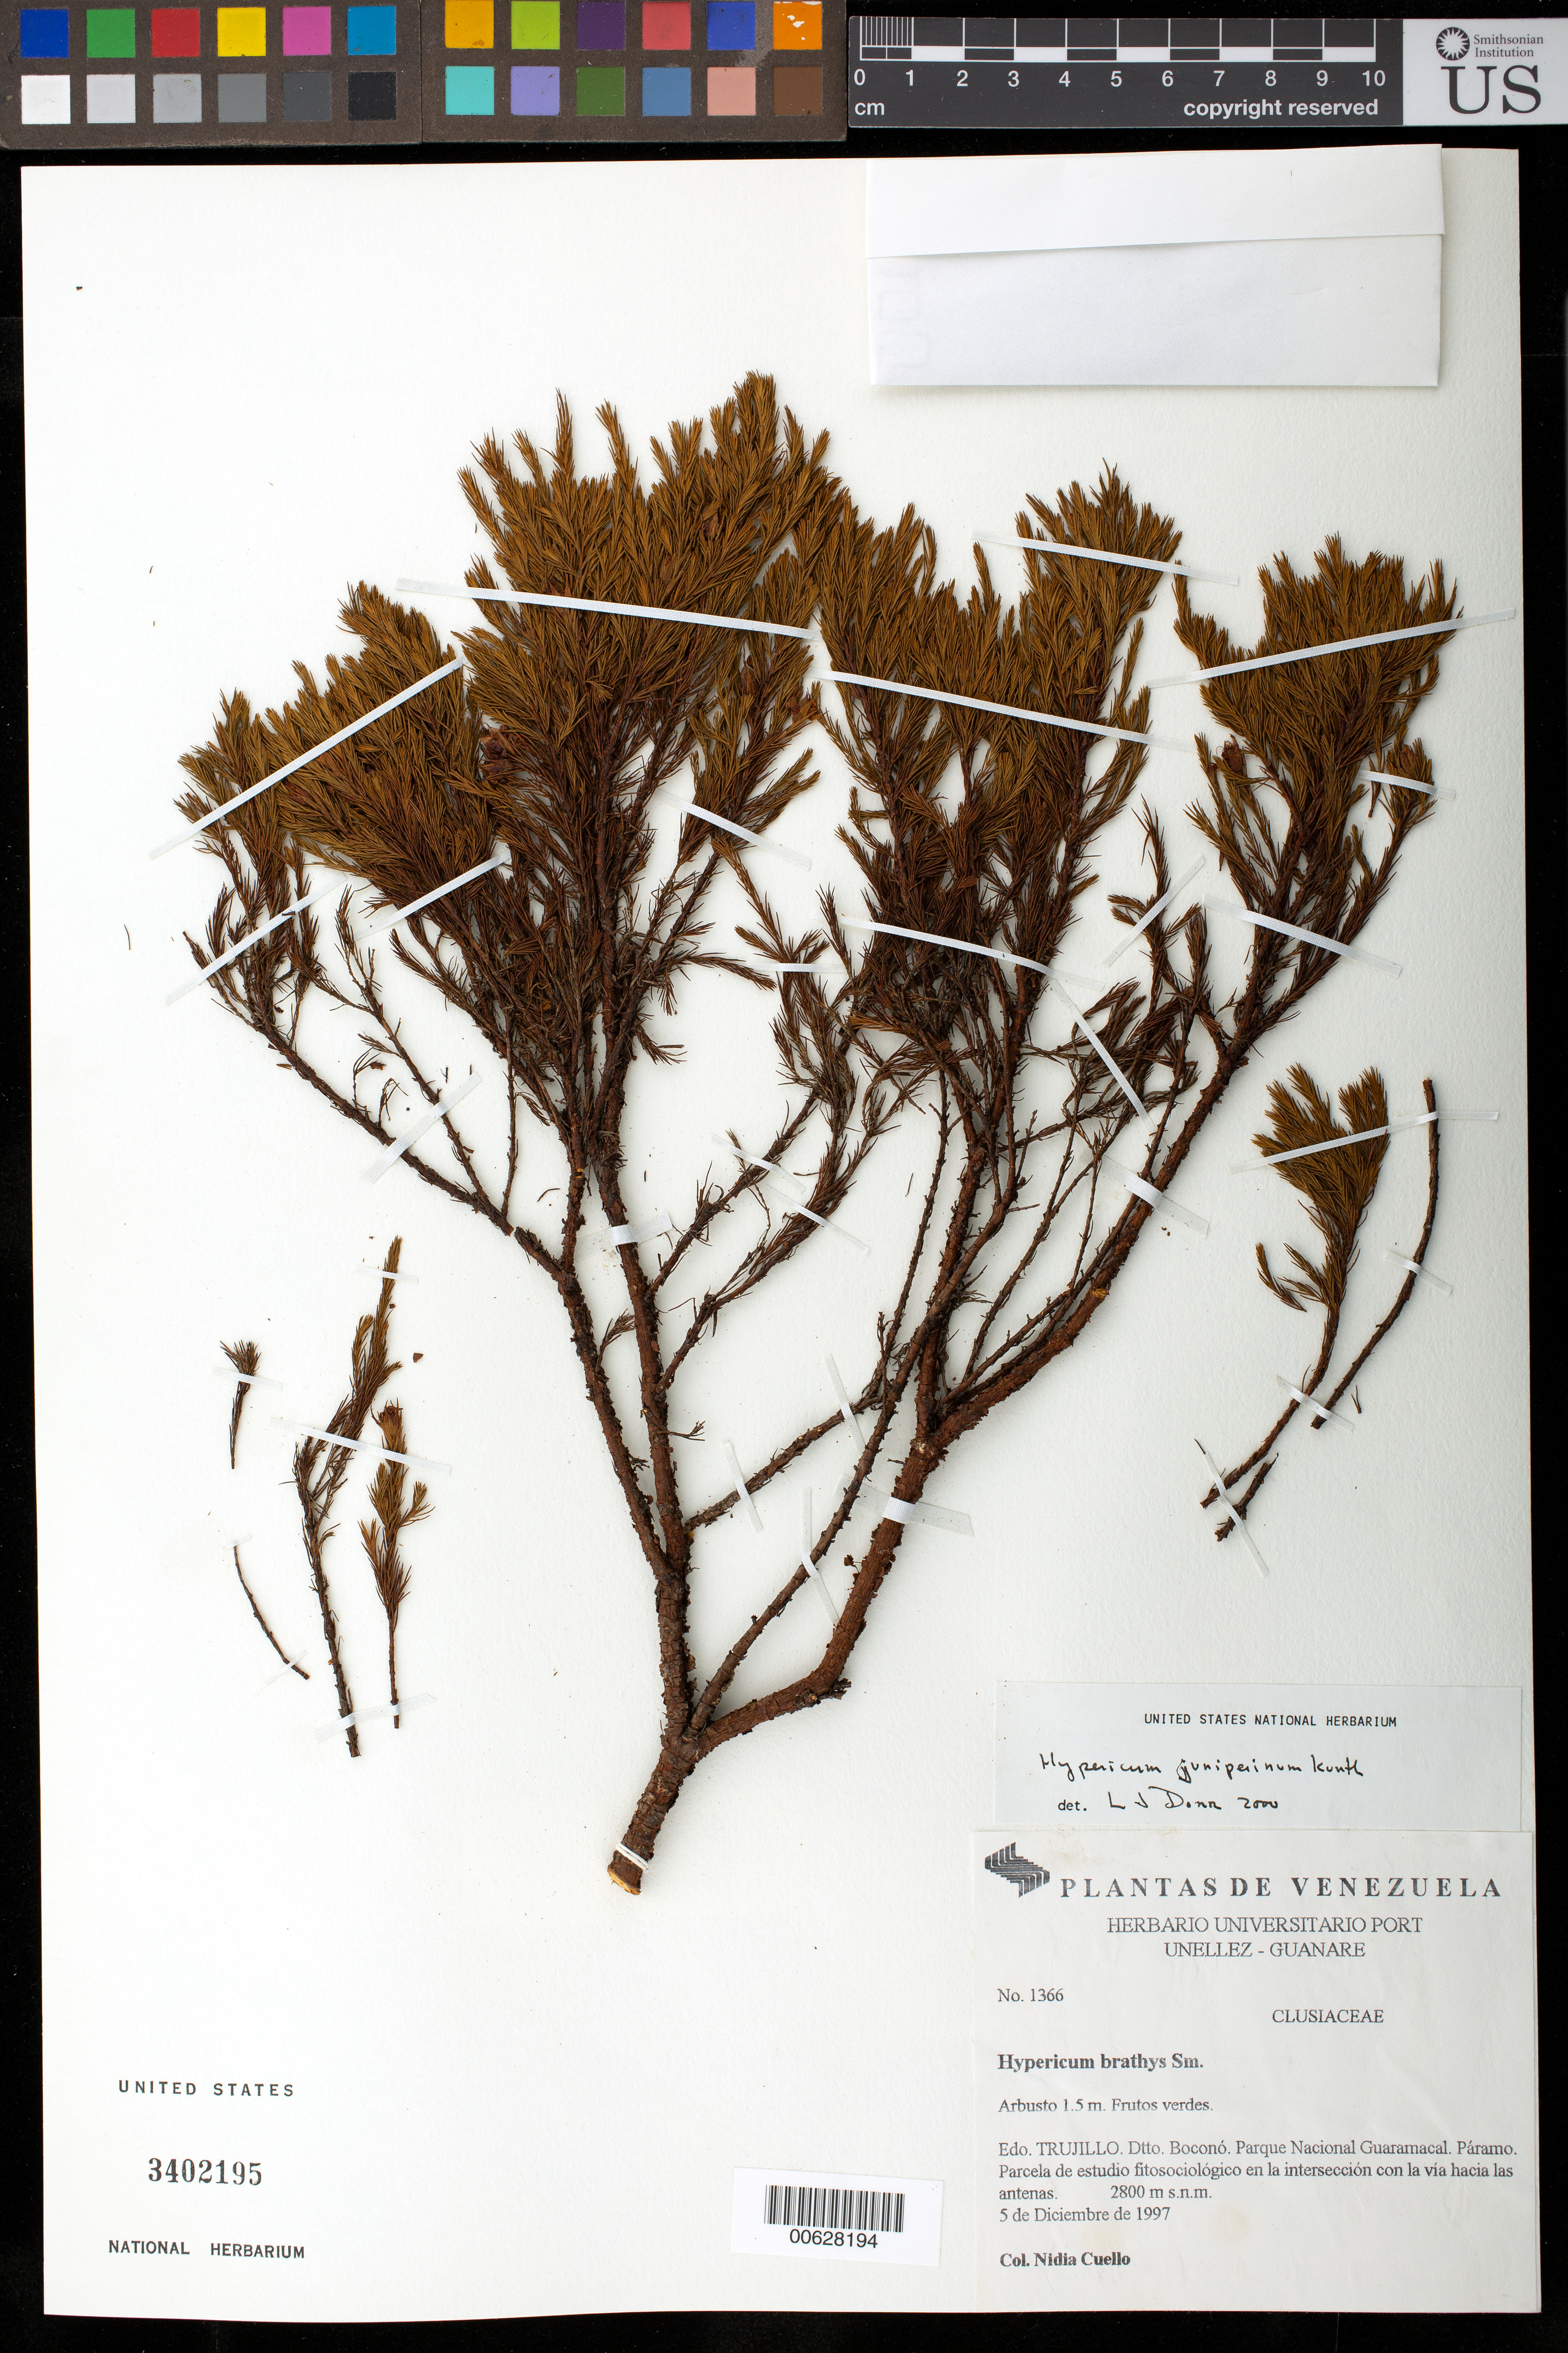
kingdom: Plantae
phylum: Tracheophyta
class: Magnoliopsida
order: Malpighiales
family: Hypericaceae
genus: Hypericum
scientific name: Hypericum juniperinum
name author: Kunth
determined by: Dorr, L. J., (BOT), Smithsonian Institution - National Museum of Natural History (UNITED STATES)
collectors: N. L. Cuello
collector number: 1366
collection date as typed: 05 Dec 1997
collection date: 1997-12-05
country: Venezuela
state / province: Trujillo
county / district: Boconó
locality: Parque Nacional Guaramacal. Parcela estudio fitosociológica en la intersección con la via hacia las antenas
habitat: Páramo.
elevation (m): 2800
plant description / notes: PORT, US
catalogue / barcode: US 3402195